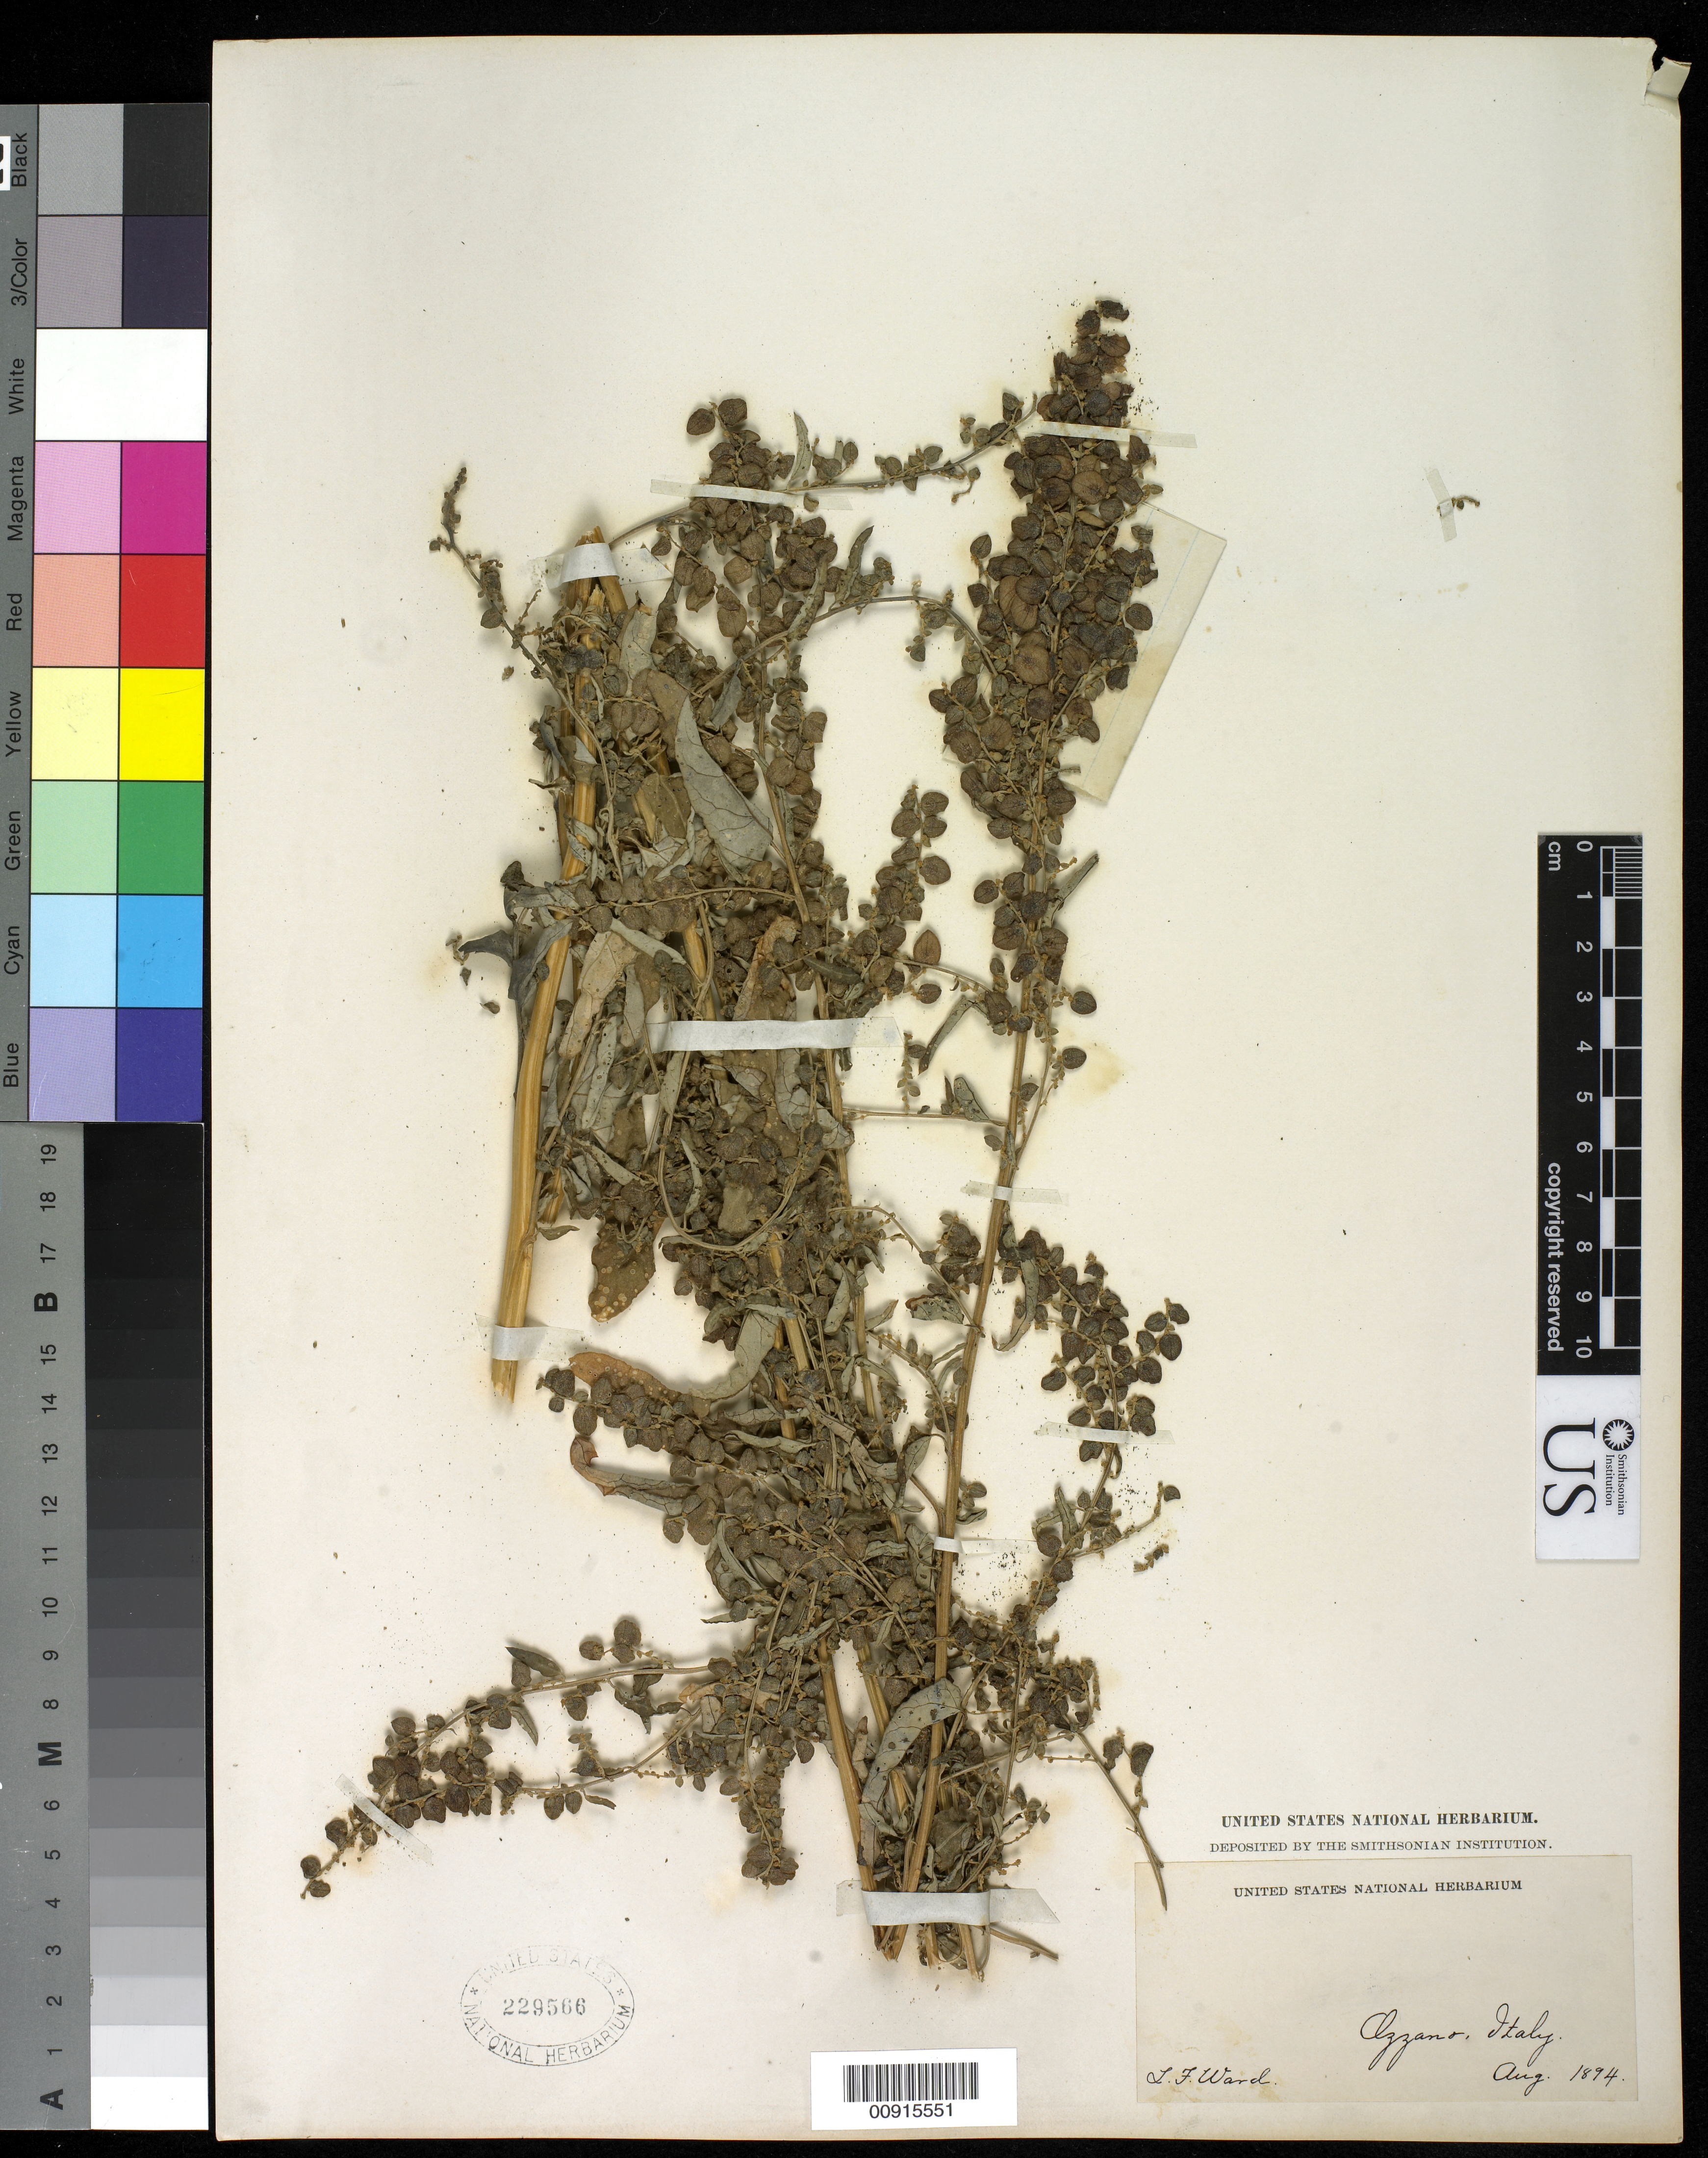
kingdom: Plantae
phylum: Tracheophyta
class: Magnoliopsida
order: Caryophyllales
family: Amaranthaceae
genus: Atriplex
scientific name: Atriplex hortensis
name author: L.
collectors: L. F. Ward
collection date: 1894-08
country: Italy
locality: Azzano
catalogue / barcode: US 229566